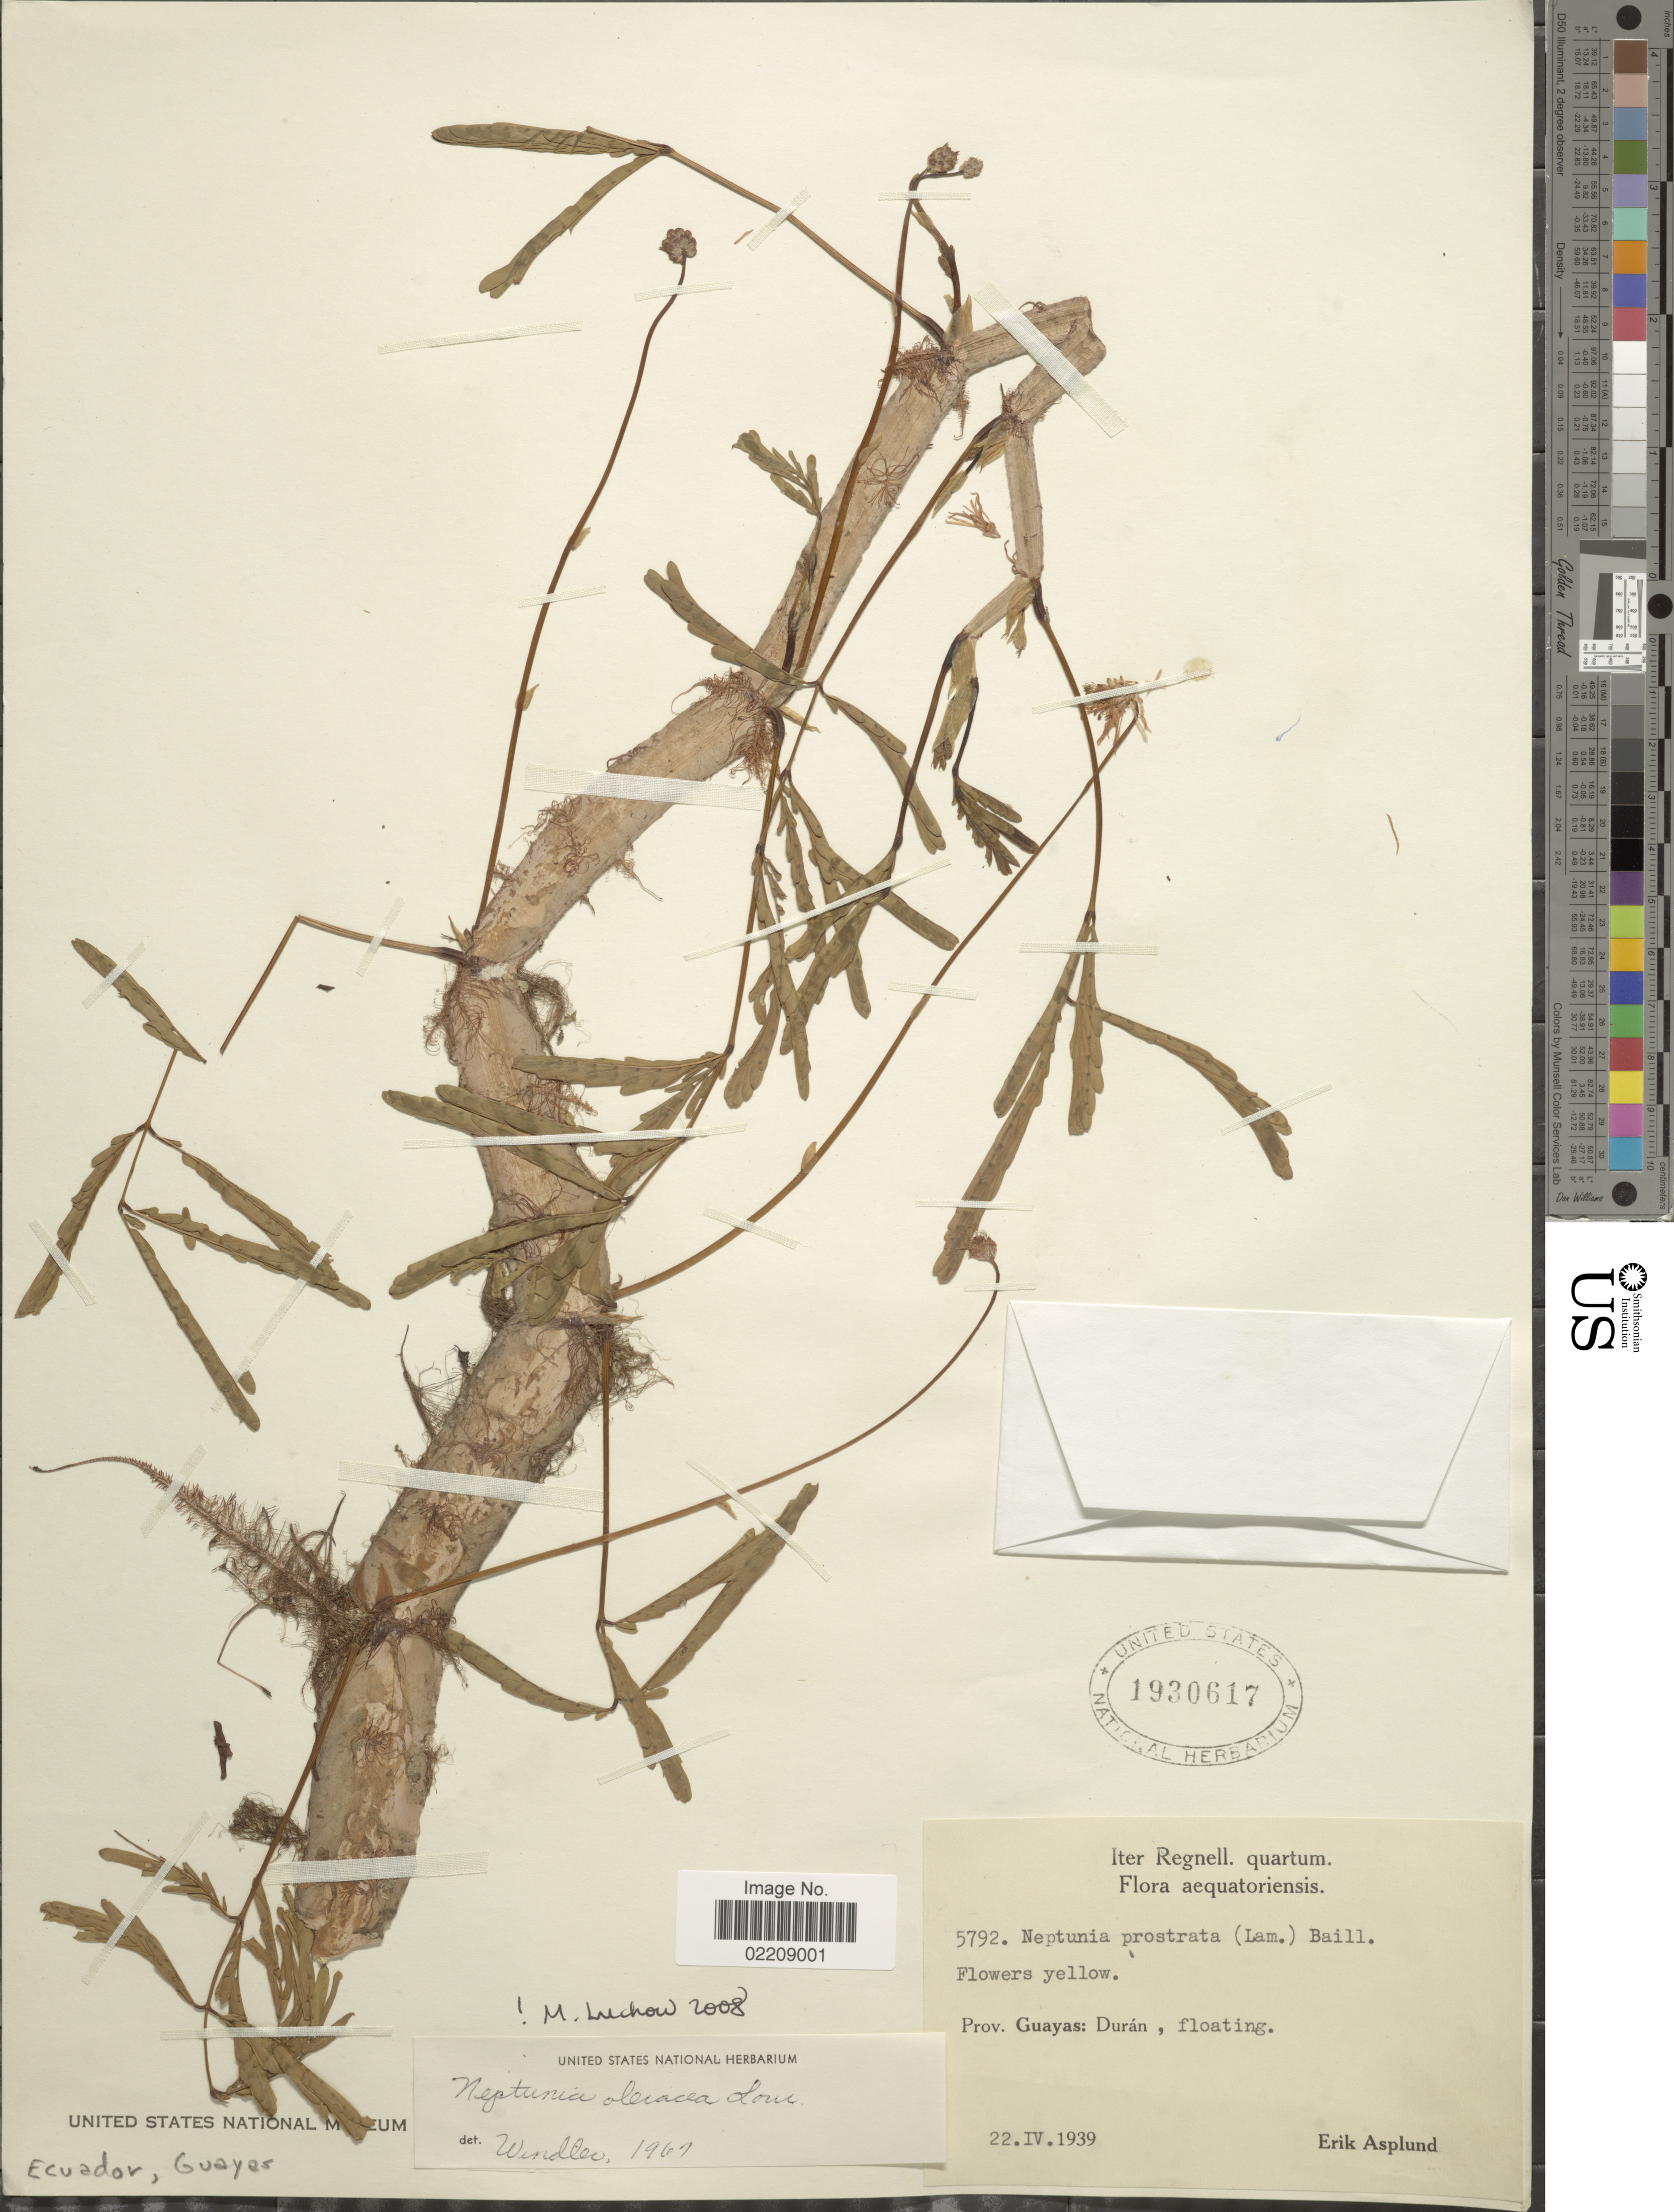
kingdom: Plantae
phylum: Tracheophyta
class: Magnoliopsida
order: Fabales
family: Fabaceae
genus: Neptunia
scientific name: Neptunia oleracea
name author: Lour.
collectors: E. Asplund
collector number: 5792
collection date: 1939-04-22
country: Ecuador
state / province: Guayas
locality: Duran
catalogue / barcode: US 1930617